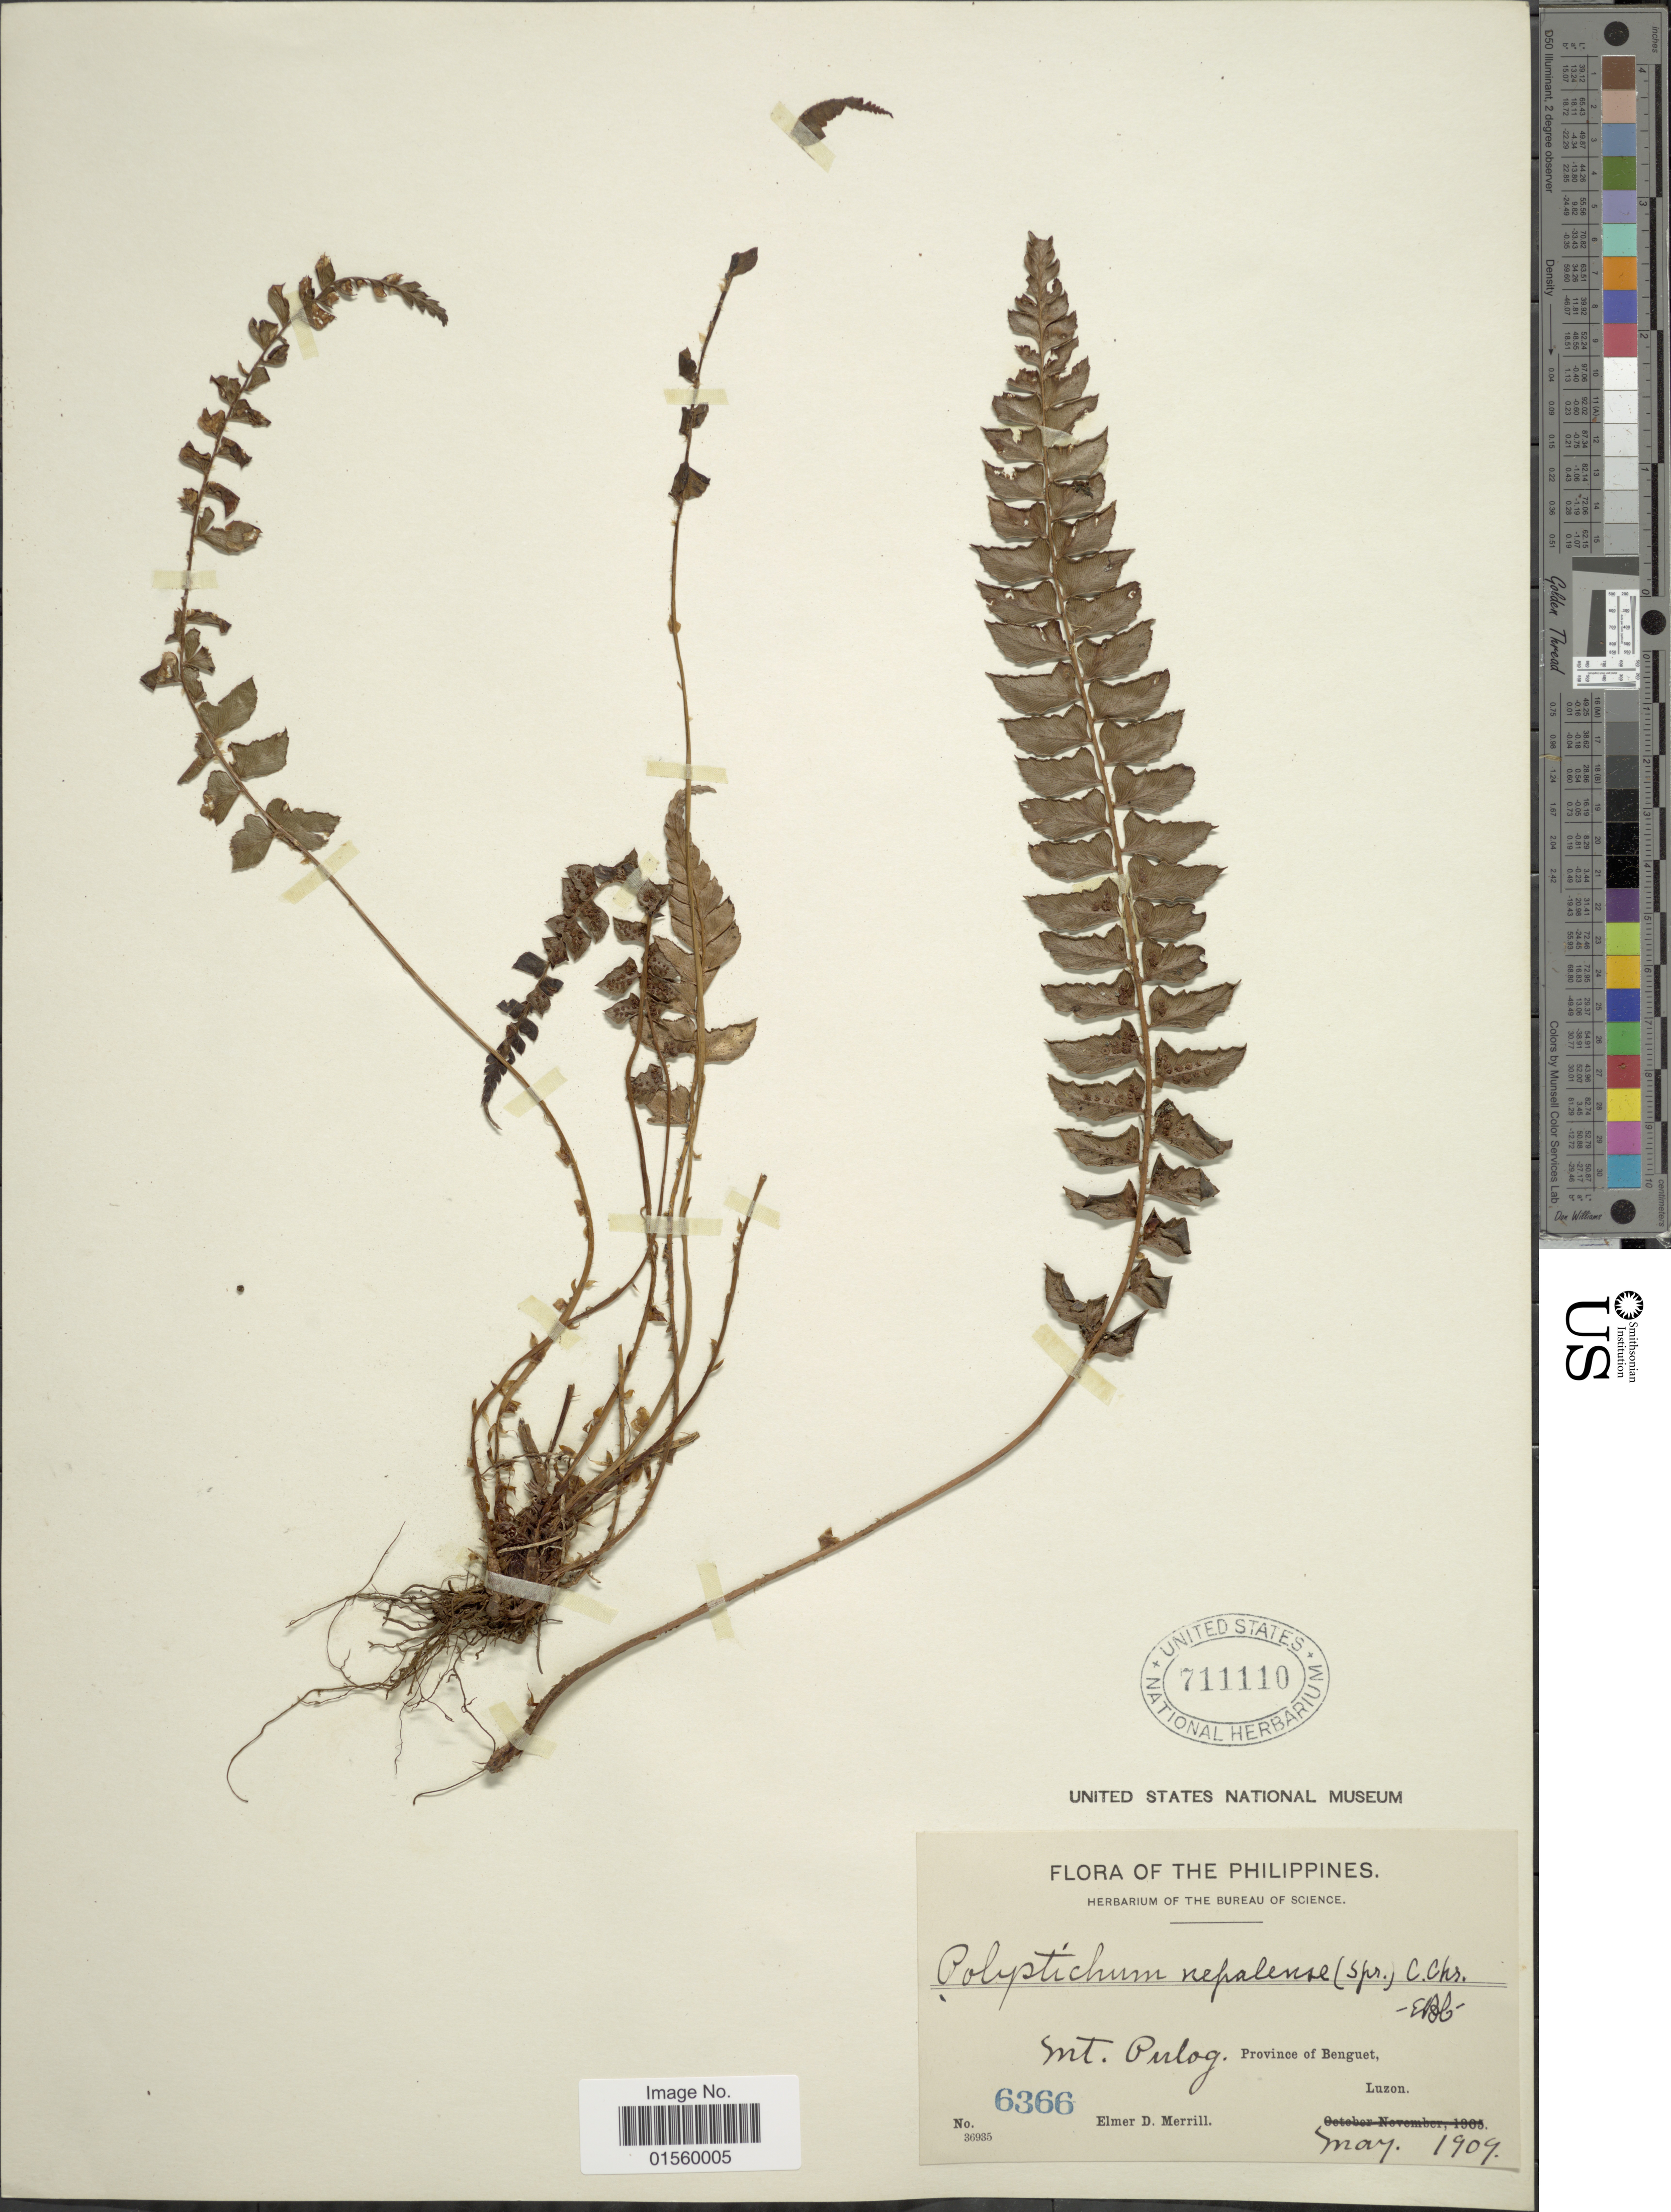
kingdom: Plantae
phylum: Tracheophyta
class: Polypodiopsida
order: Polypodiales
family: Dryopteridaceae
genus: Polystichum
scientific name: Polystichum nepalense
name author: (Spreng.) C. Chr.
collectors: E. D. Merrill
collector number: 6366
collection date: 1909-05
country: Philippines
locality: Mt. Pulog, Province of Benguet, Luzon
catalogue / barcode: US 711110